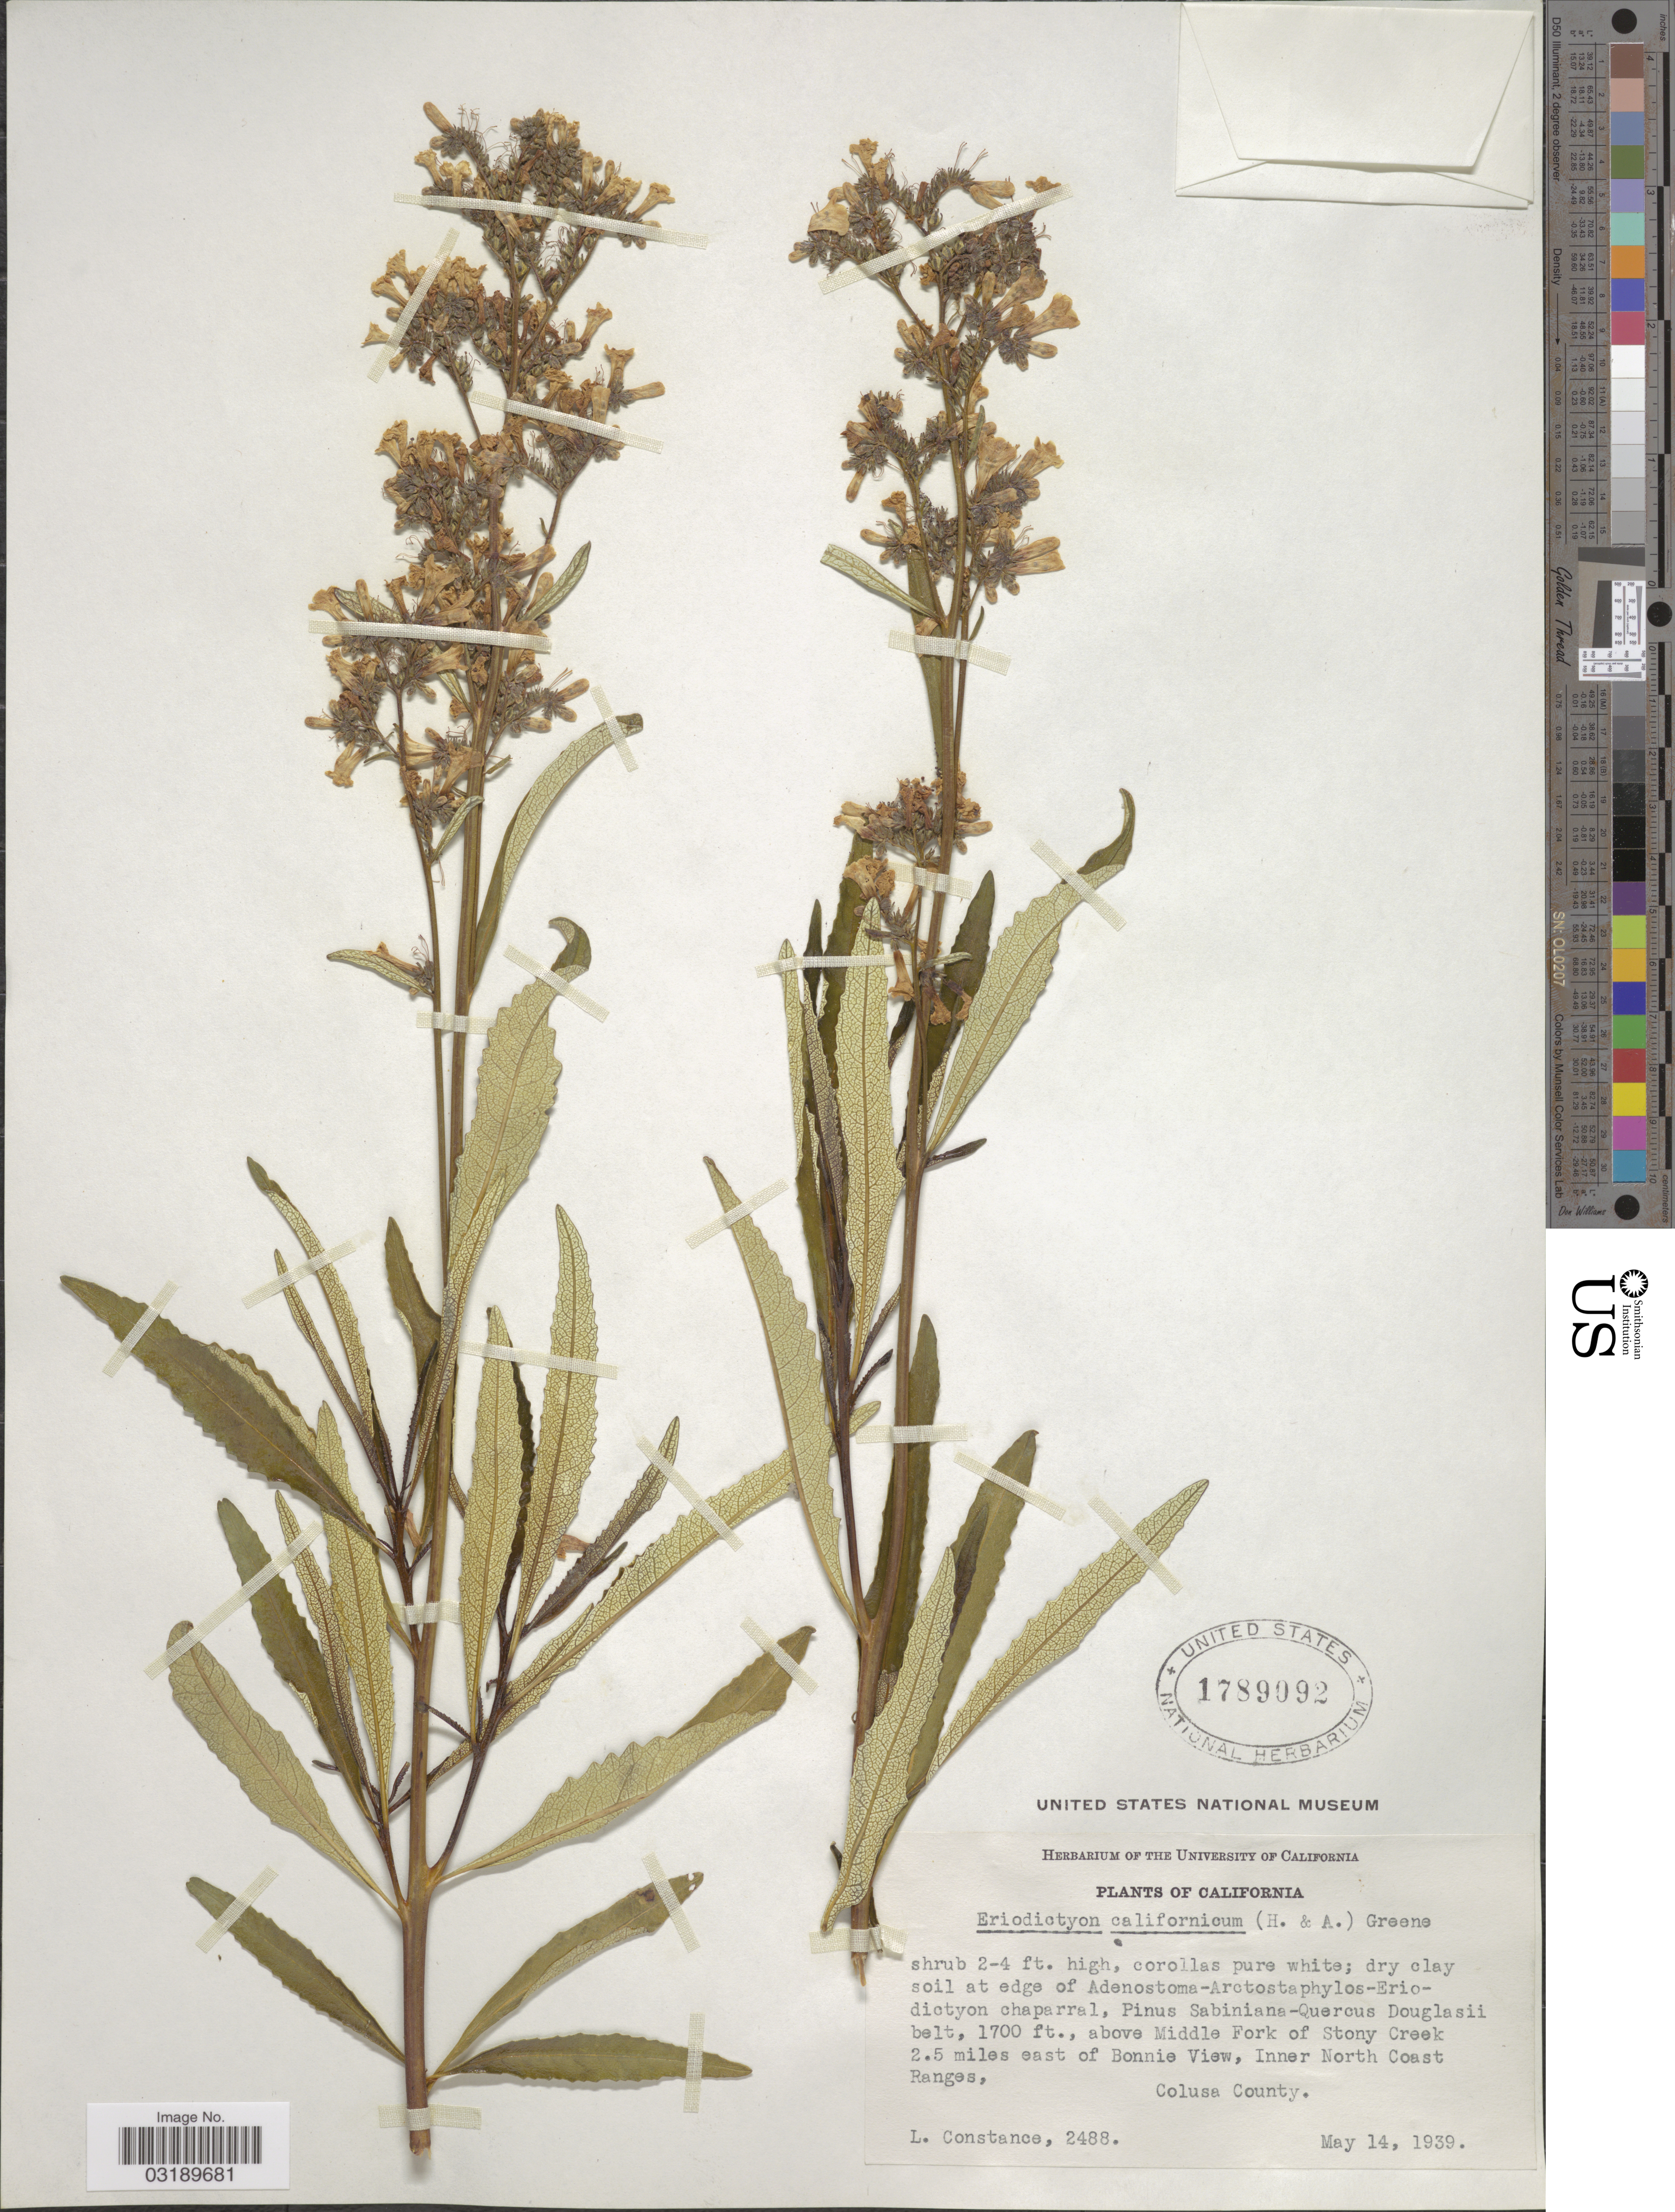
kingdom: Plantae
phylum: Tracheophyta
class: Magnoliopsida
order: Boraginales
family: Namaceae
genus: Eriodictyon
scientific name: Eriodictyon californicum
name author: (Hook. & Arn.) Torr.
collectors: L. Constance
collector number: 2488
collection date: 1939-05-14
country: United States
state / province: California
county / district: Colusa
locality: Above Middle Fork of Stony Creek 2.5 miles east of Bonnie View, Inner North Coast Ranges, Colusa County.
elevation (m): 518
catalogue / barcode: US 1789092